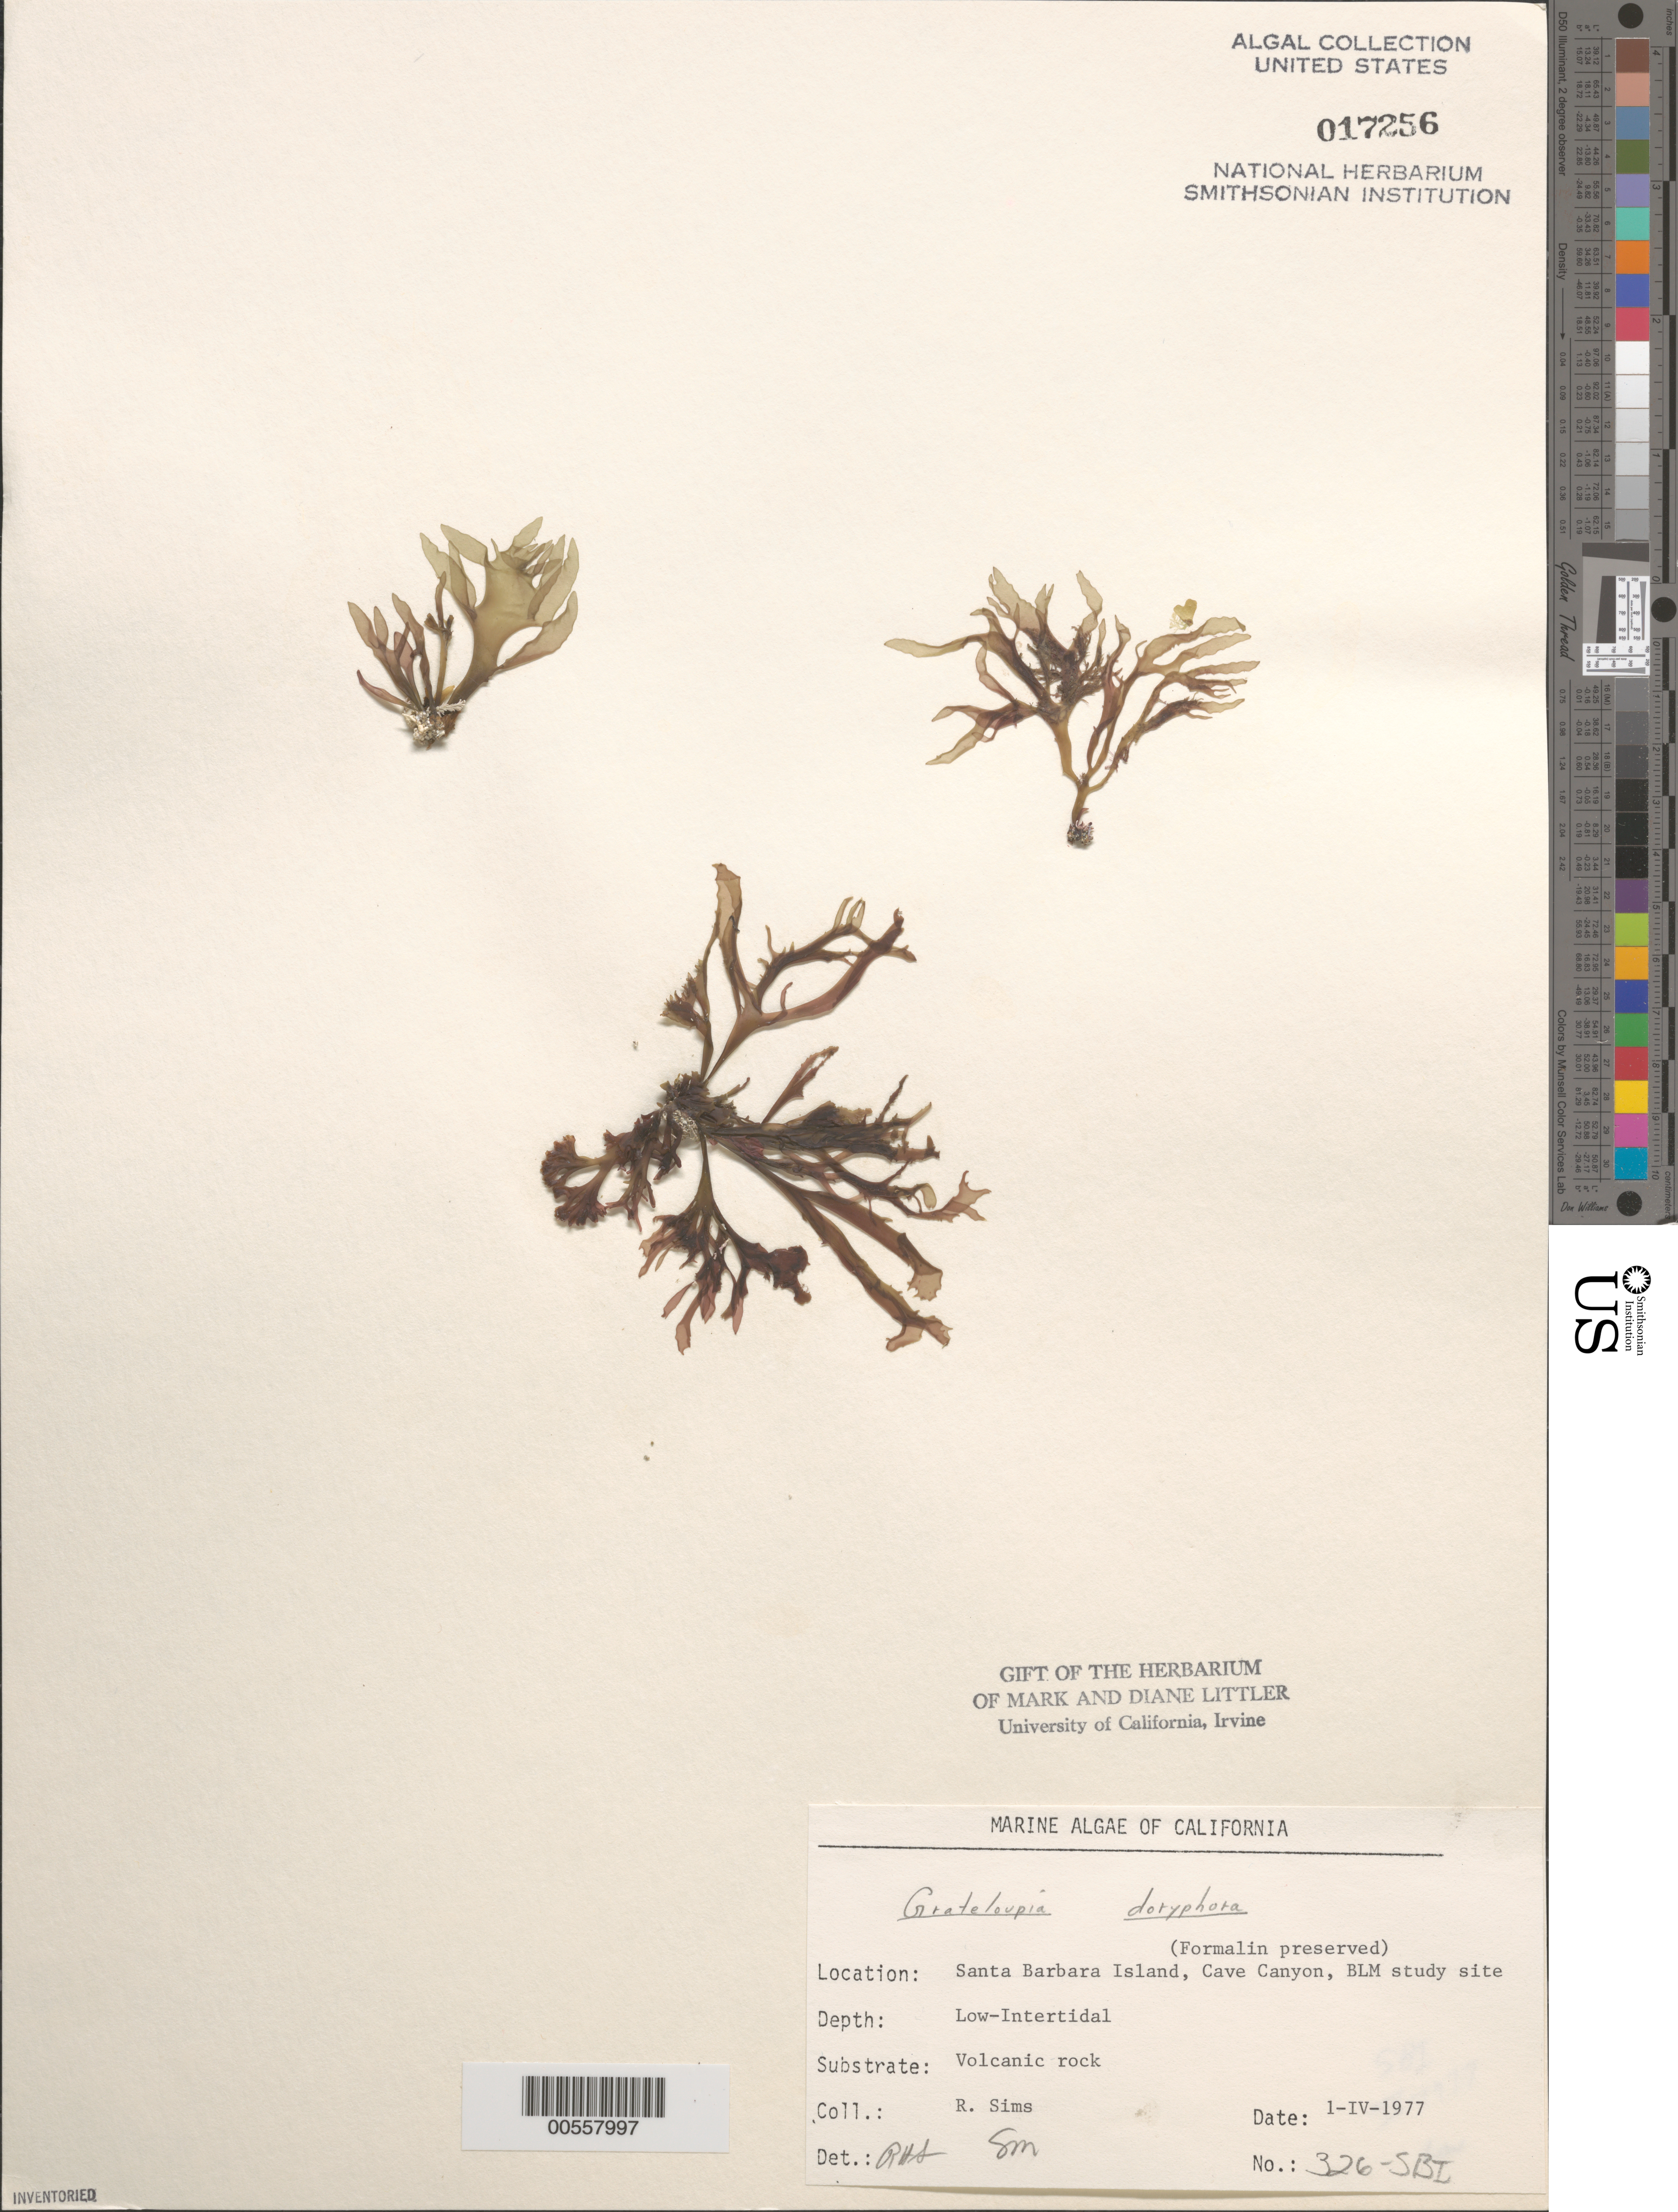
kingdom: Plantae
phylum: Rhodophyta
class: Florideophyceae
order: Halymeniales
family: Halymeniaceae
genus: Grateloupia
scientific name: Grateloupia doryphora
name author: (Mont.) Howe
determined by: Sims, Robert H.; Murray, S. N.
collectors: R. H. Sims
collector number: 326-sbi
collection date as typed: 01 Apr 1977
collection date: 1977-04-01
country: United States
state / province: California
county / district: Santa Barbara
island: Santa Barbara Island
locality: Cave Canyon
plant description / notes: BLM-SOCALBIGHT Rocky Intertidal Survey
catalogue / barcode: US 17256